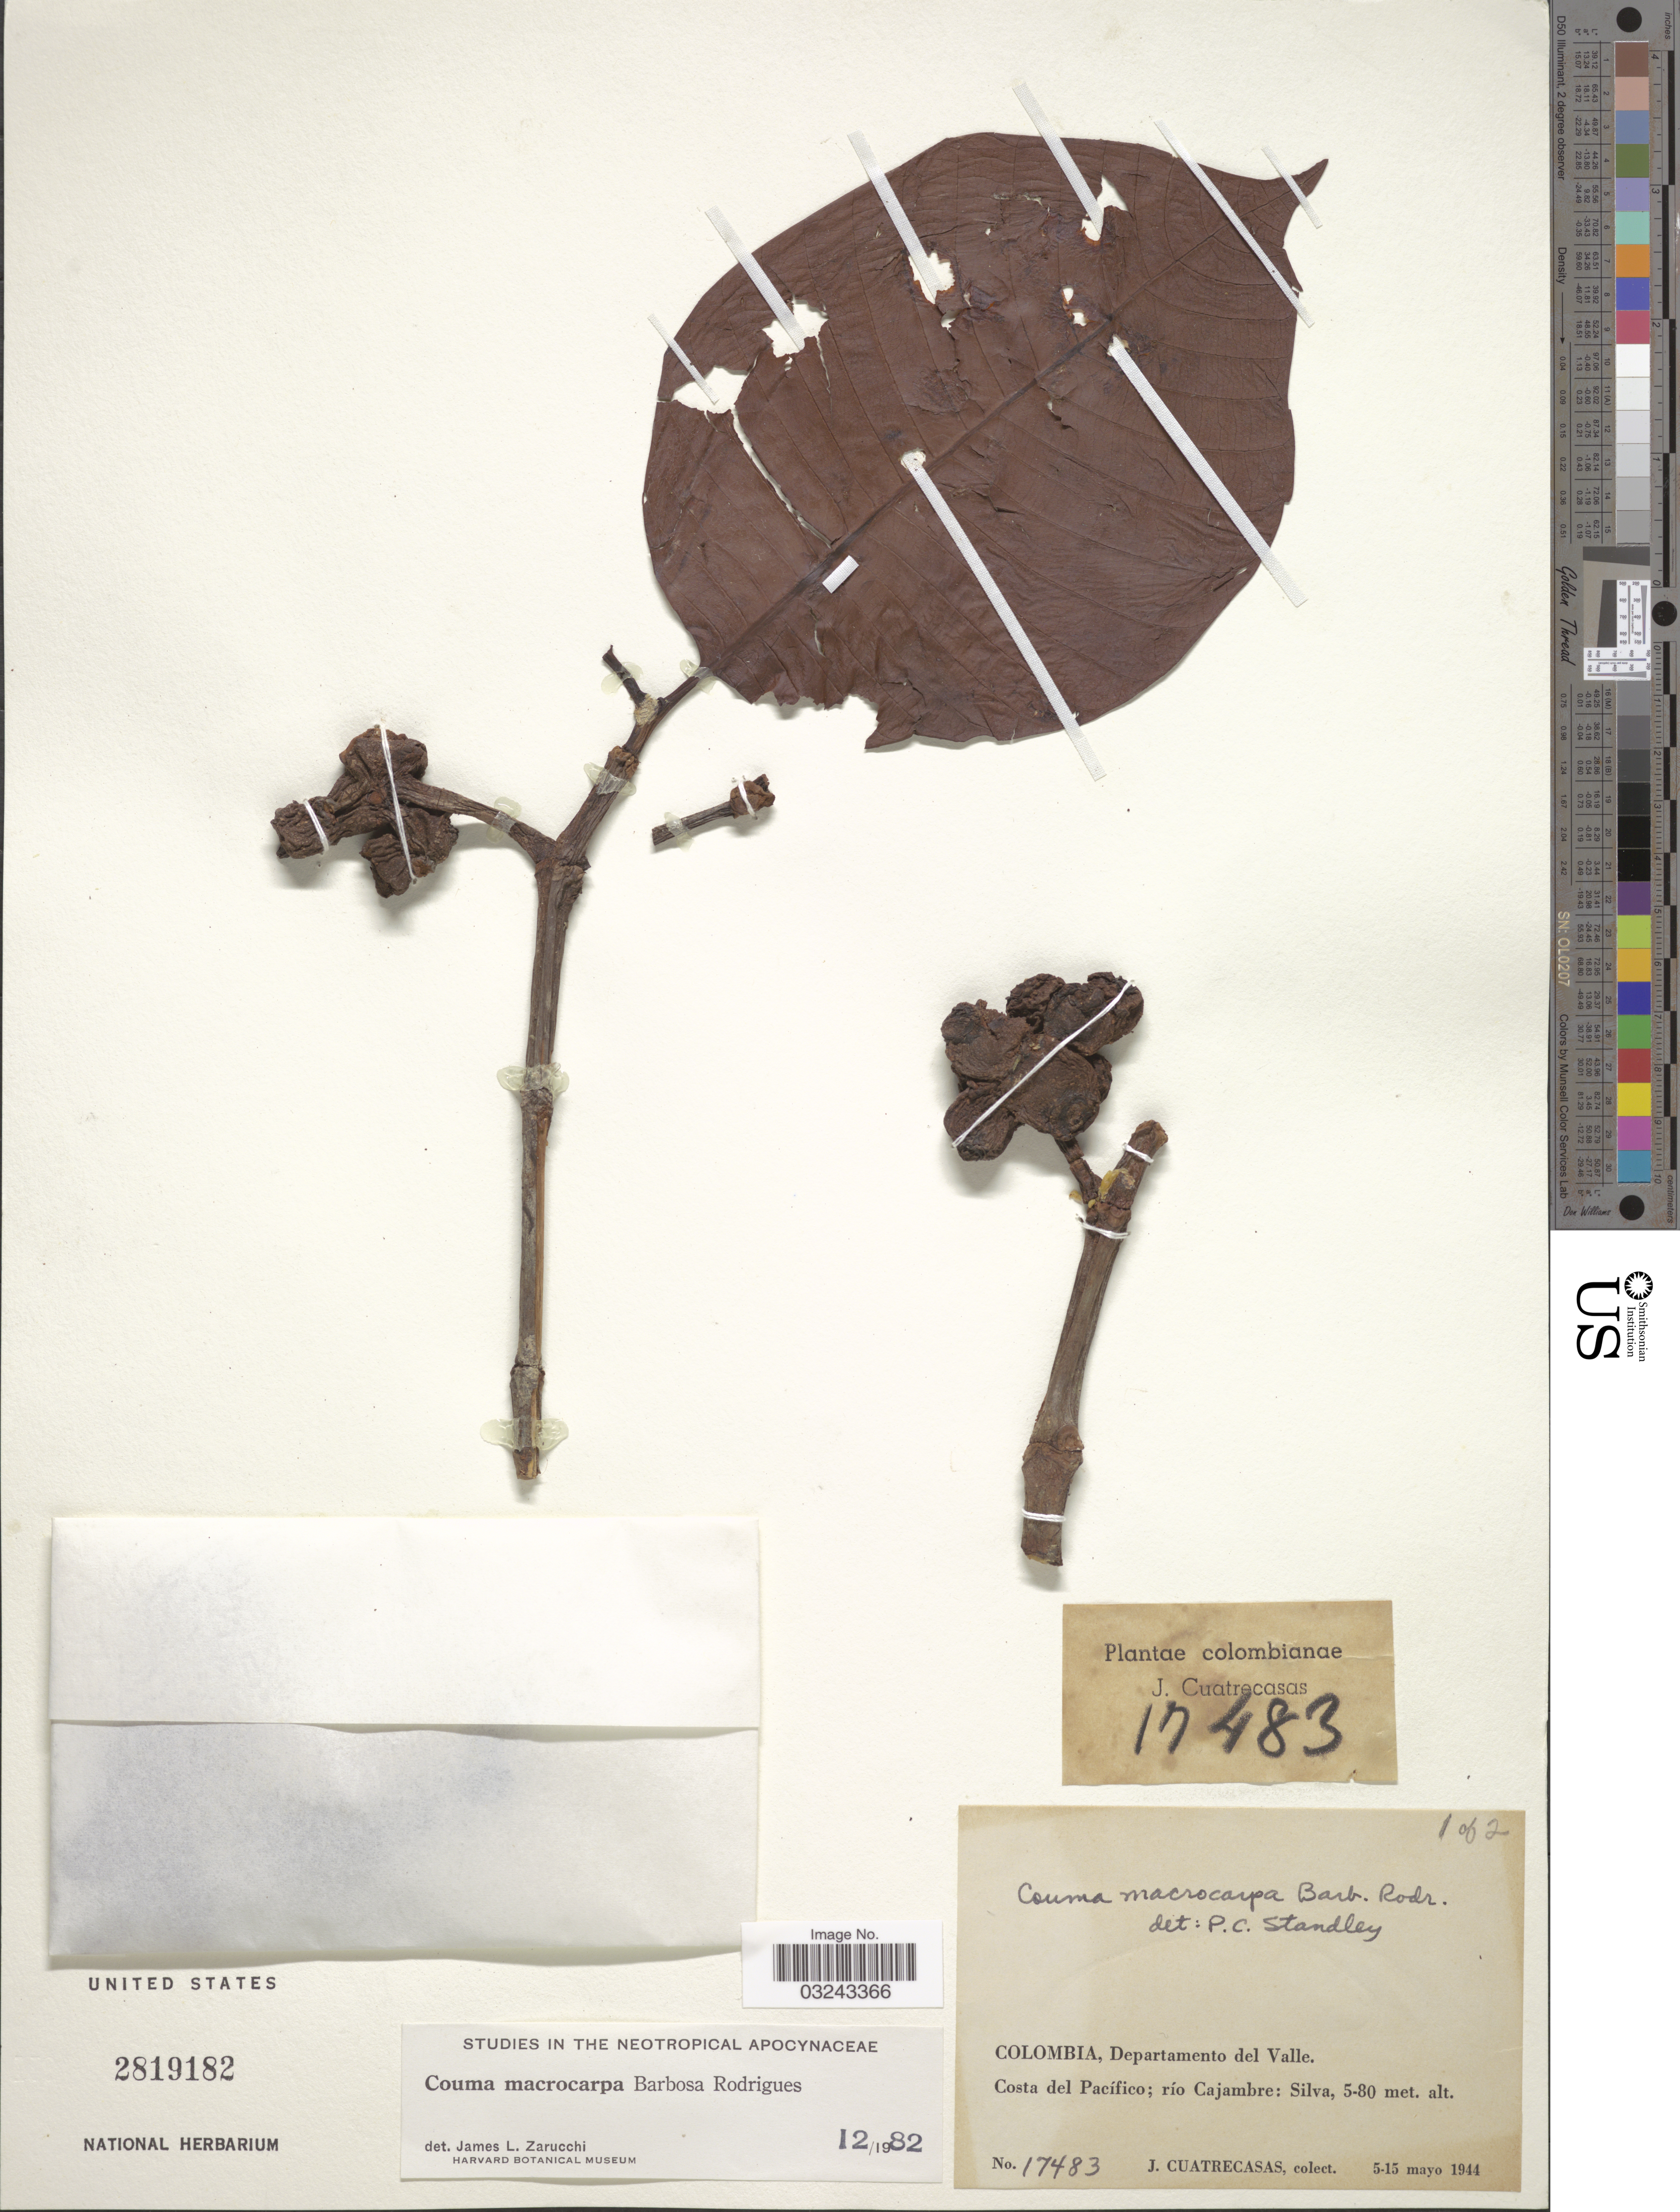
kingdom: Plantae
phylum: Tracheophyta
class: Magnoliopsida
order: Gentianales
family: Apocynaceae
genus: Couma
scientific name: Couma macrocarpa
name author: Barb. Rodr.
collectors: J. Cuatrecasas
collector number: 17483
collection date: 1944-05-05/1944-05-15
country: Colombia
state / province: Valle del Cauca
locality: Departamento del Valle, Costa del Pacífico; río Cajambre: Silva.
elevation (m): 5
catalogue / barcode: US 2819182